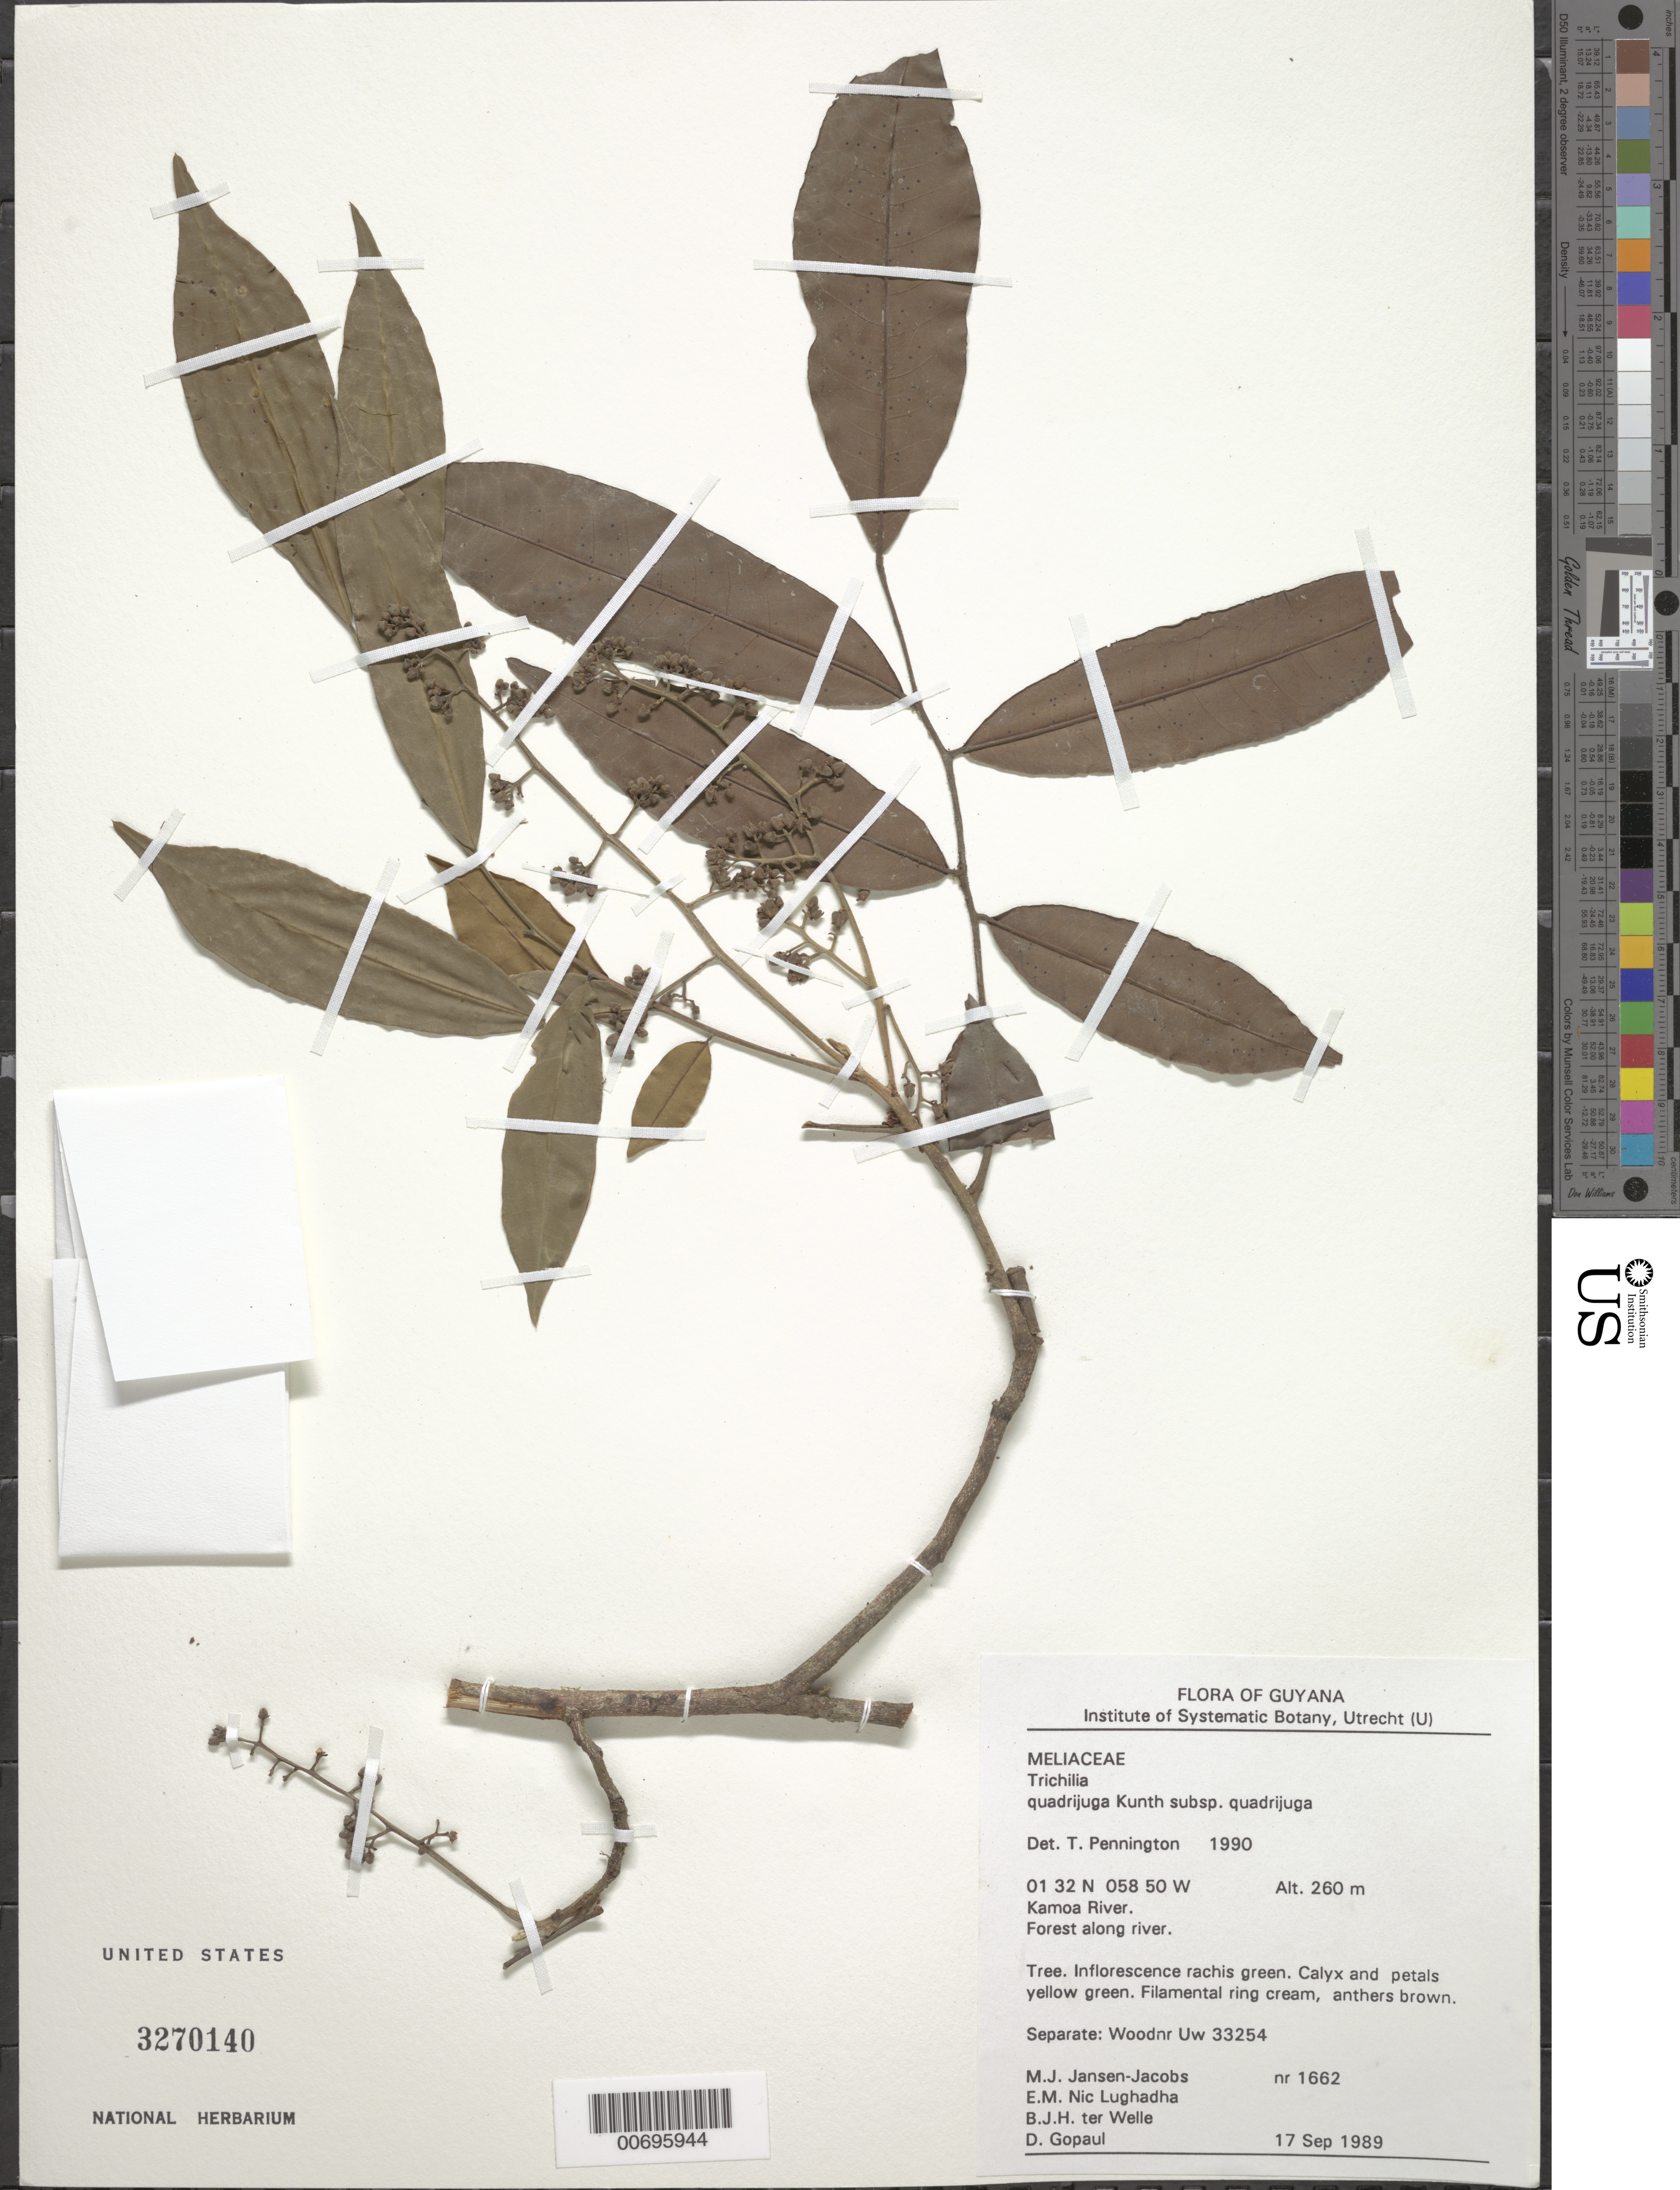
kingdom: Plantae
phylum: Tracheophyta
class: Magnoliopsida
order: Sapindales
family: Meliaceae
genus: Trichilia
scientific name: Trichilia quadrijuga subsp. quadrijuga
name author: Kunth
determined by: Pennington, T. D., (K)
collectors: M. J. Jansen-Jacobs, E. Nic Lughadha, B. Welle & D. Gopaul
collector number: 1662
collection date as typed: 17-Sep-89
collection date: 1989-09-17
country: Guyana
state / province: U. Takutu-U. Essequibo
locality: Kamoa River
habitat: Forest along river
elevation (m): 260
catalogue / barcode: US 3270140